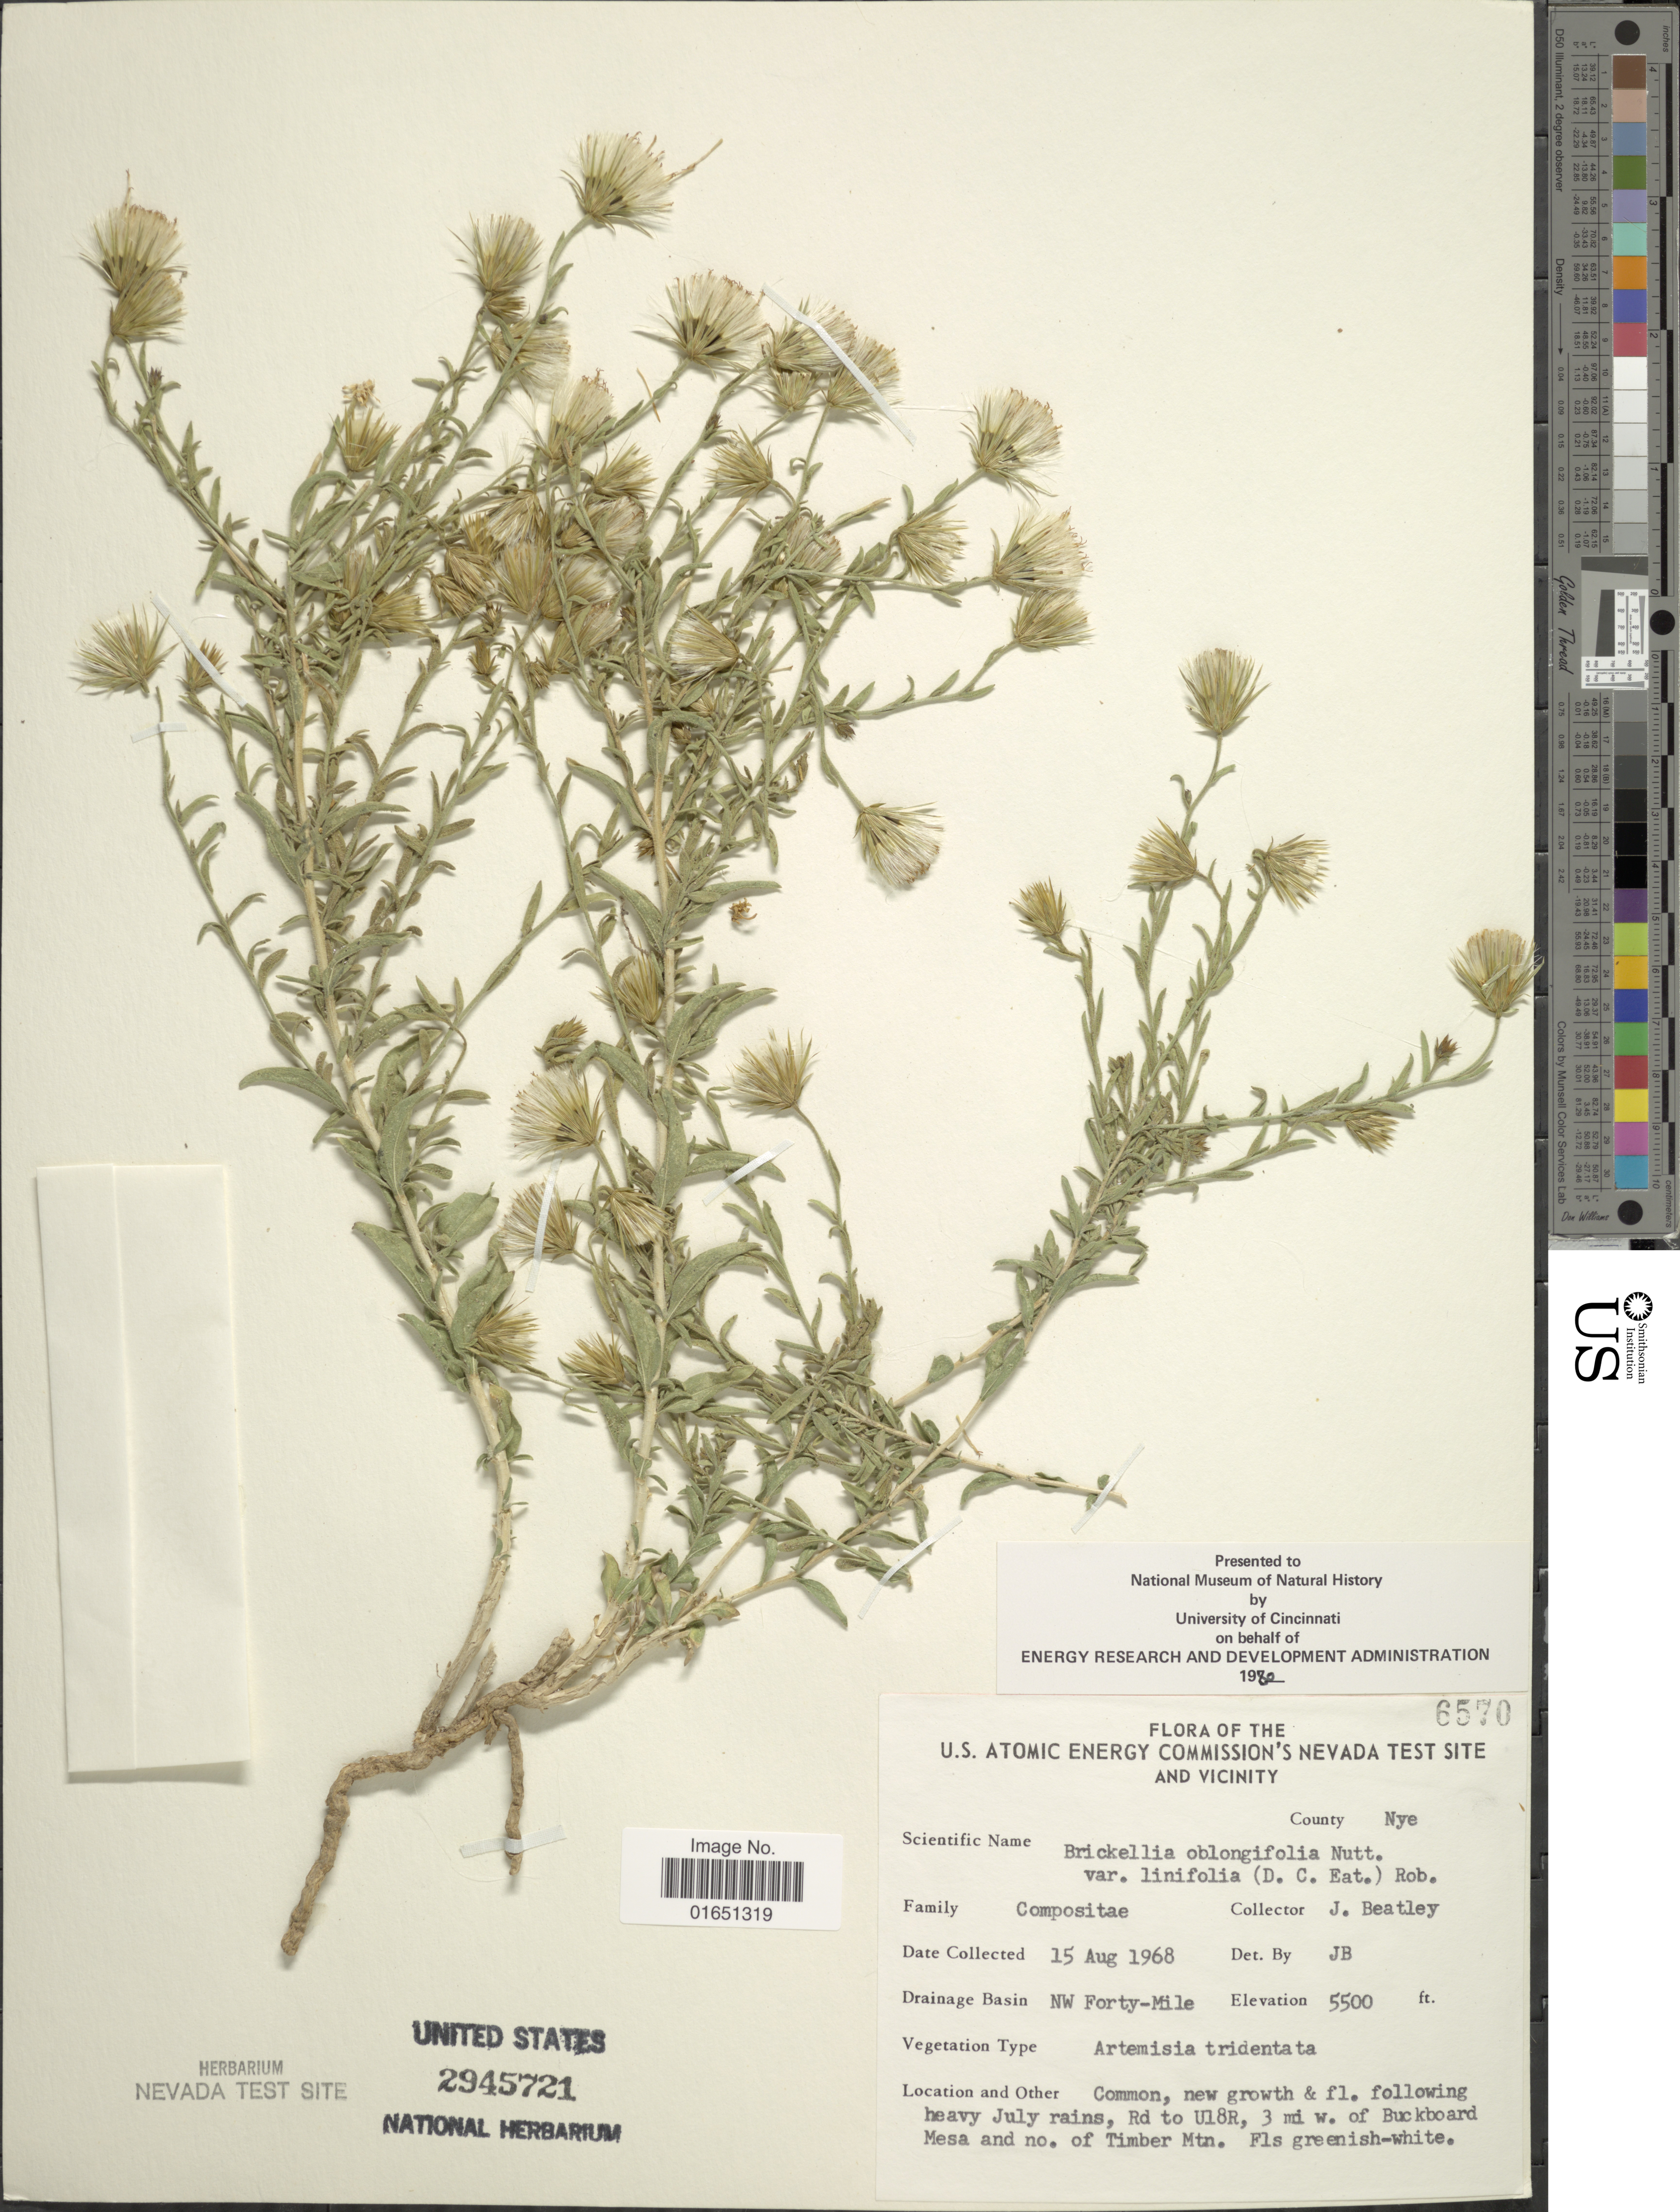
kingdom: Plantae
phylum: Tracheophyta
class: Magnoliopsida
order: Asterales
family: Asteraceae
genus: Brickellia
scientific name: Brickellia oblongifolia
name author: Nutt.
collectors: J. C. Beatley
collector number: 6570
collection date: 1968-08-15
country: United States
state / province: Nevada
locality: U. S. Atomic Energy Commission's Nevada Test Site and Vicinity County Nye, Drainage Basin: NW Forty-Mile, Common, new growth & fl. following heavy July rains, Rd to U18R, 3 mi. w of Buckboard Mesa and no. of Timber Mtn.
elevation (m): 1676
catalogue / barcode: US 2945721